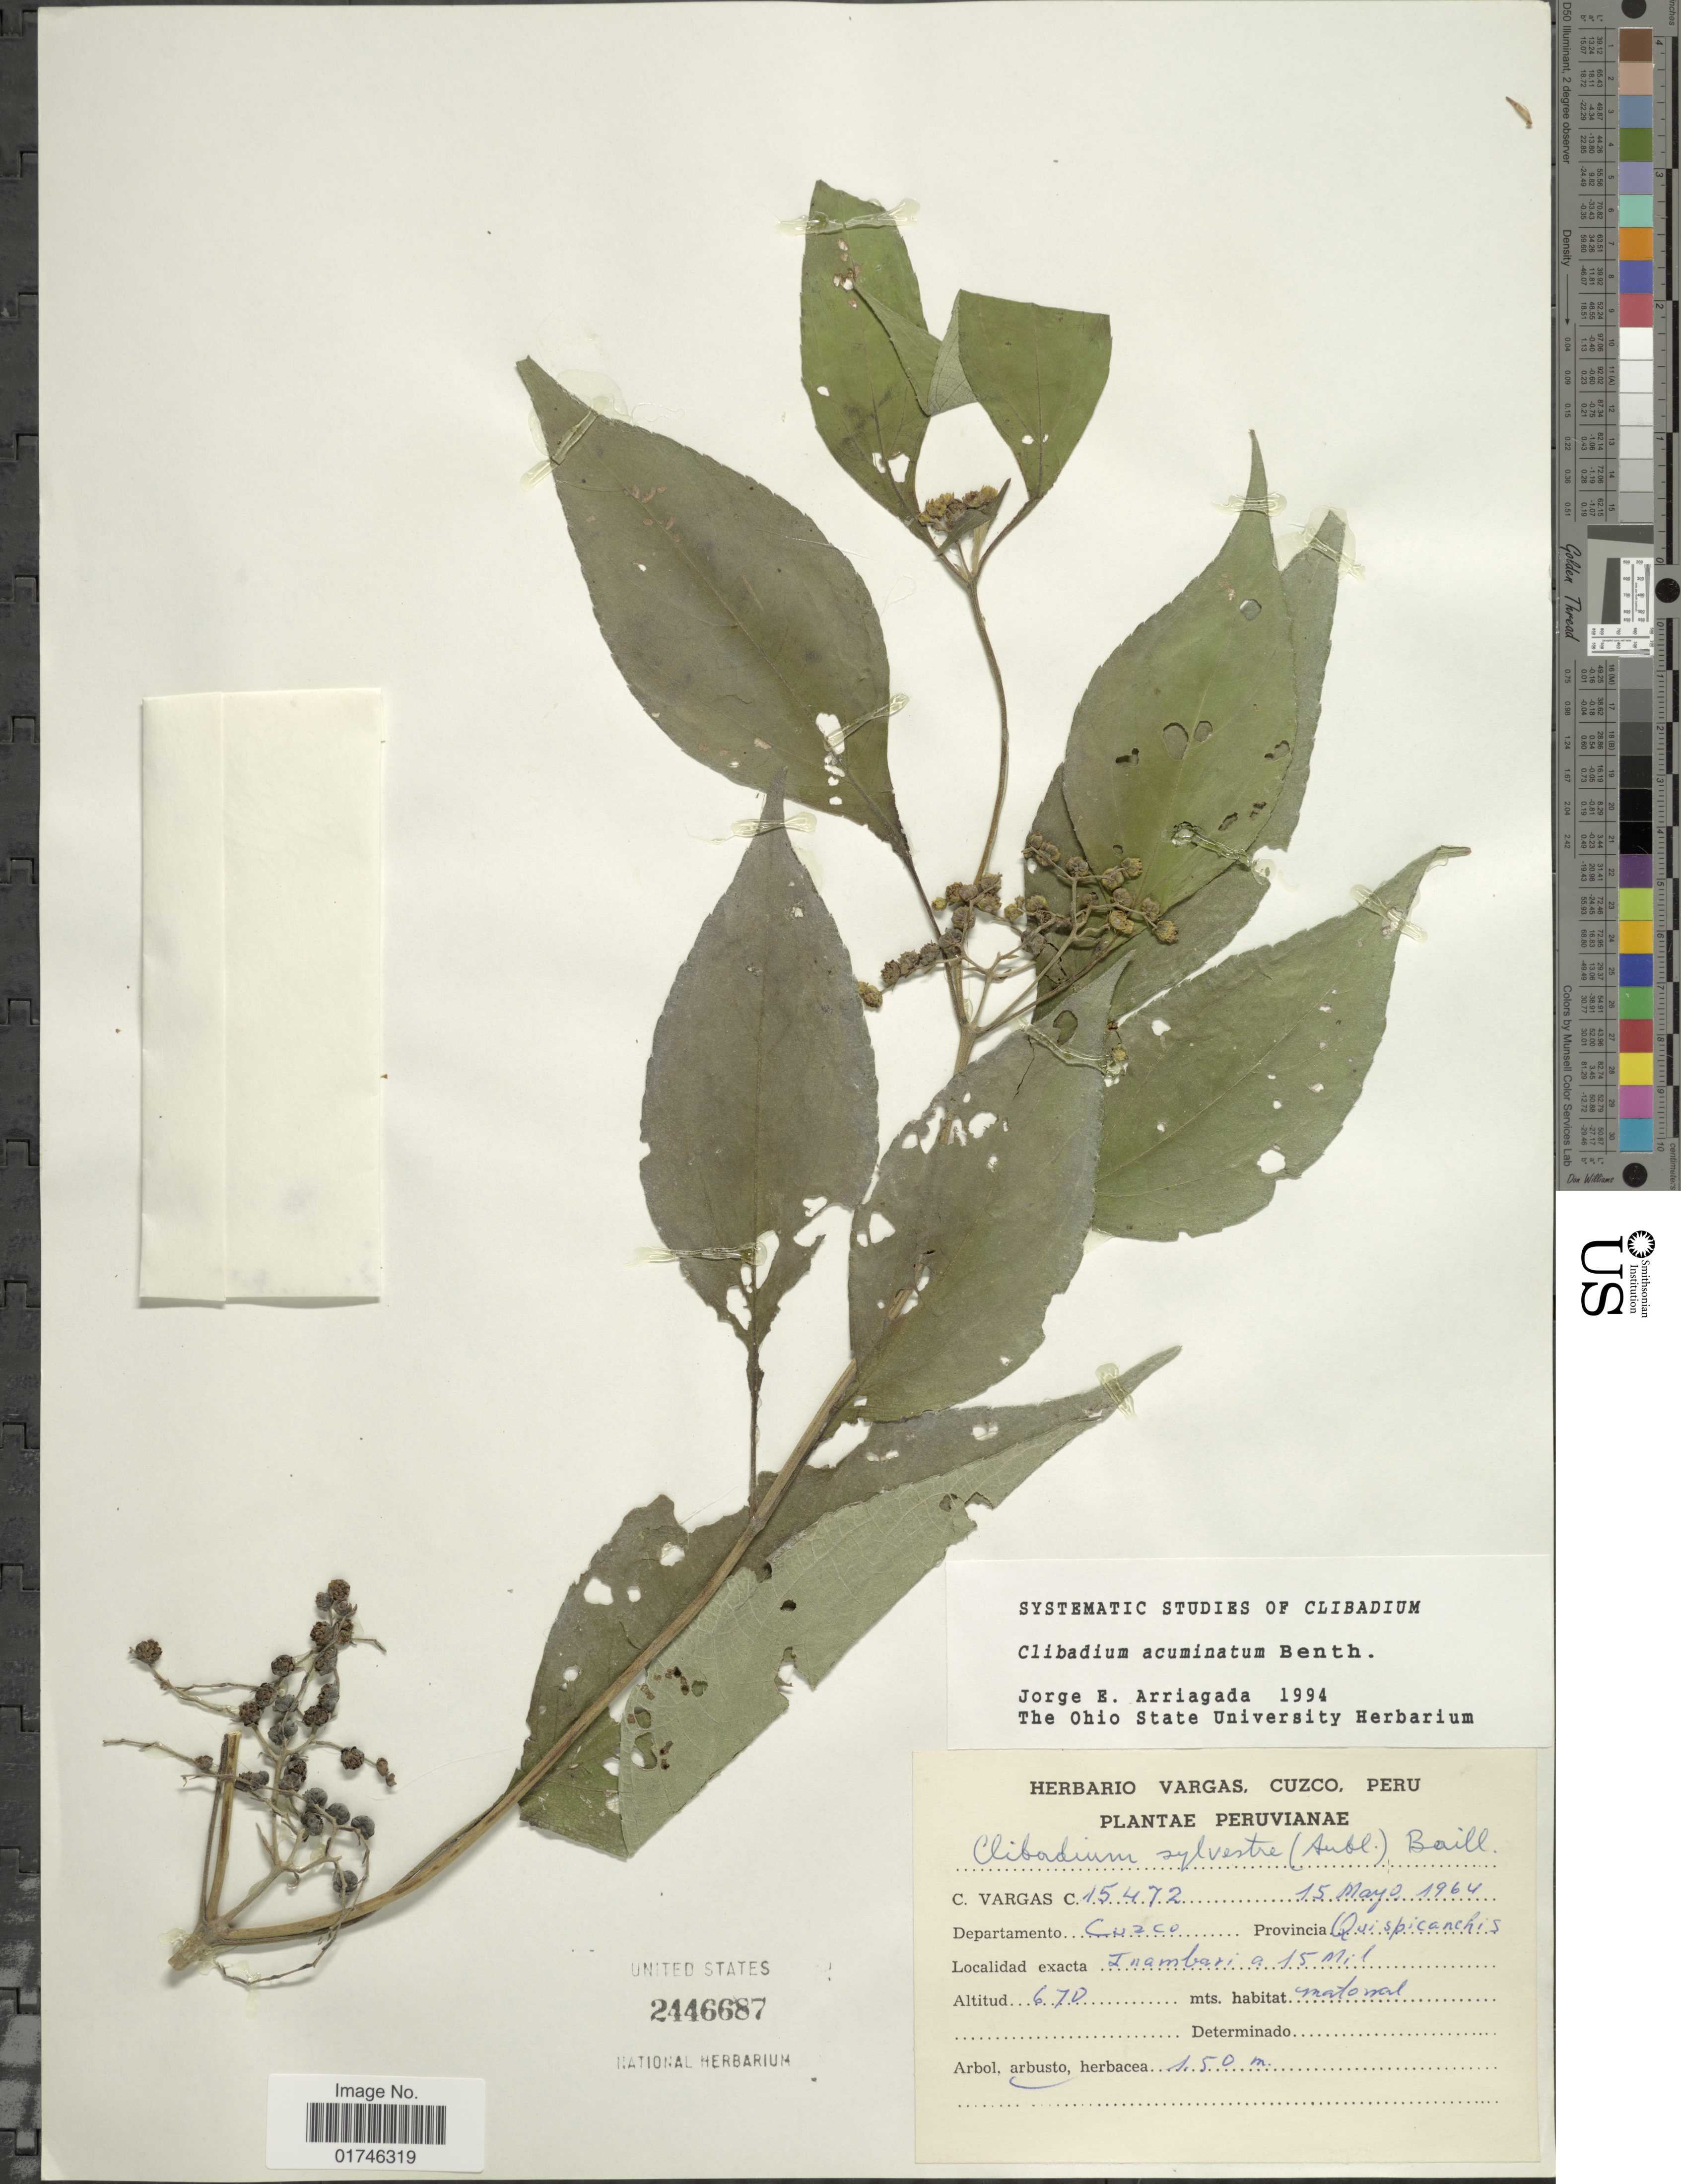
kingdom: Plantae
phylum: Tracheophyta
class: Magnoliopsida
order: Asterales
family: Asteraceae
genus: Clibadium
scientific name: Clibadium acuminatum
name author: Benth.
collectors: C. Vargas Calderón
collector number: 15472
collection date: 1964-05-15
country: Peru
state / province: Cusco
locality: Departamento Cuzco, Provincia Quispicanchis. Inambaria a 15 mil.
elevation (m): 670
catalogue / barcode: US 2446687